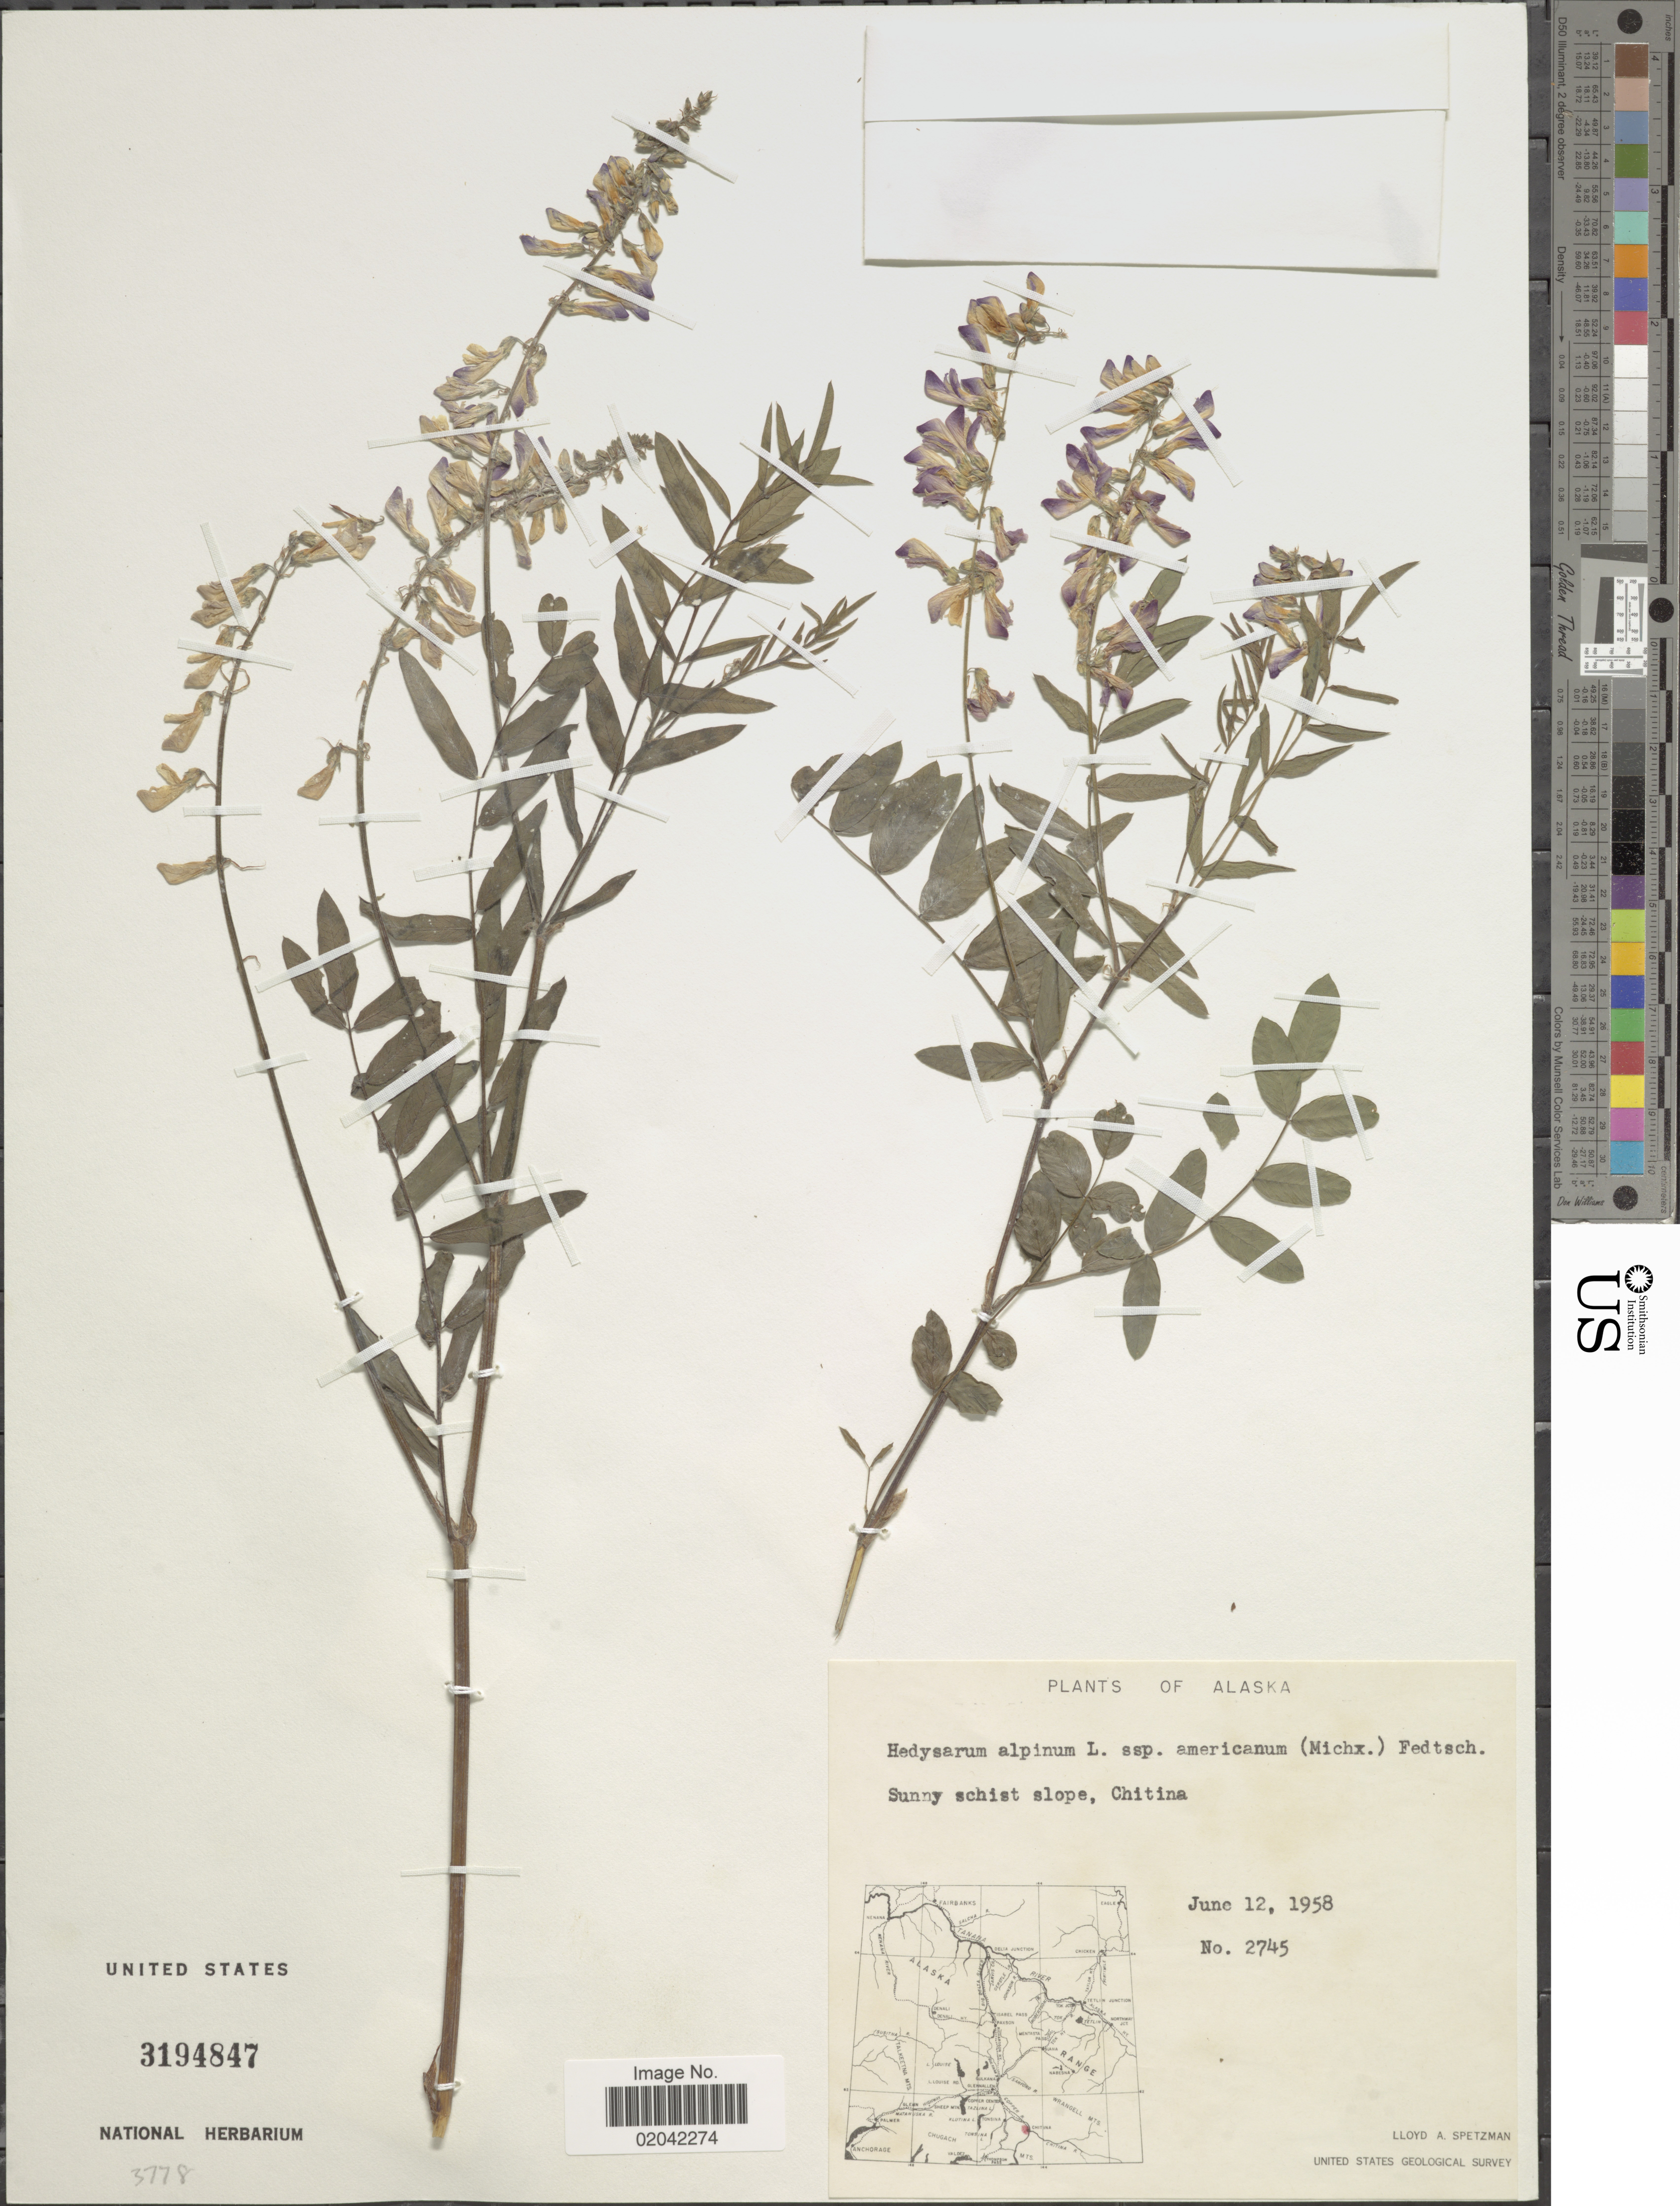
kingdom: Plantae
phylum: Tracheophyta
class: Magnoliopsida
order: Fabales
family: Fabaceae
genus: Hedysarum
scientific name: Hedysarum alpinum var. americanum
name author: Michx. ex Pursh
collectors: L. Spetzman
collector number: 2745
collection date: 1958-06-12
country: United States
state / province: Alaska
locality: Sunny schist slope, Chitina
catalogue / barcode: US 3194847